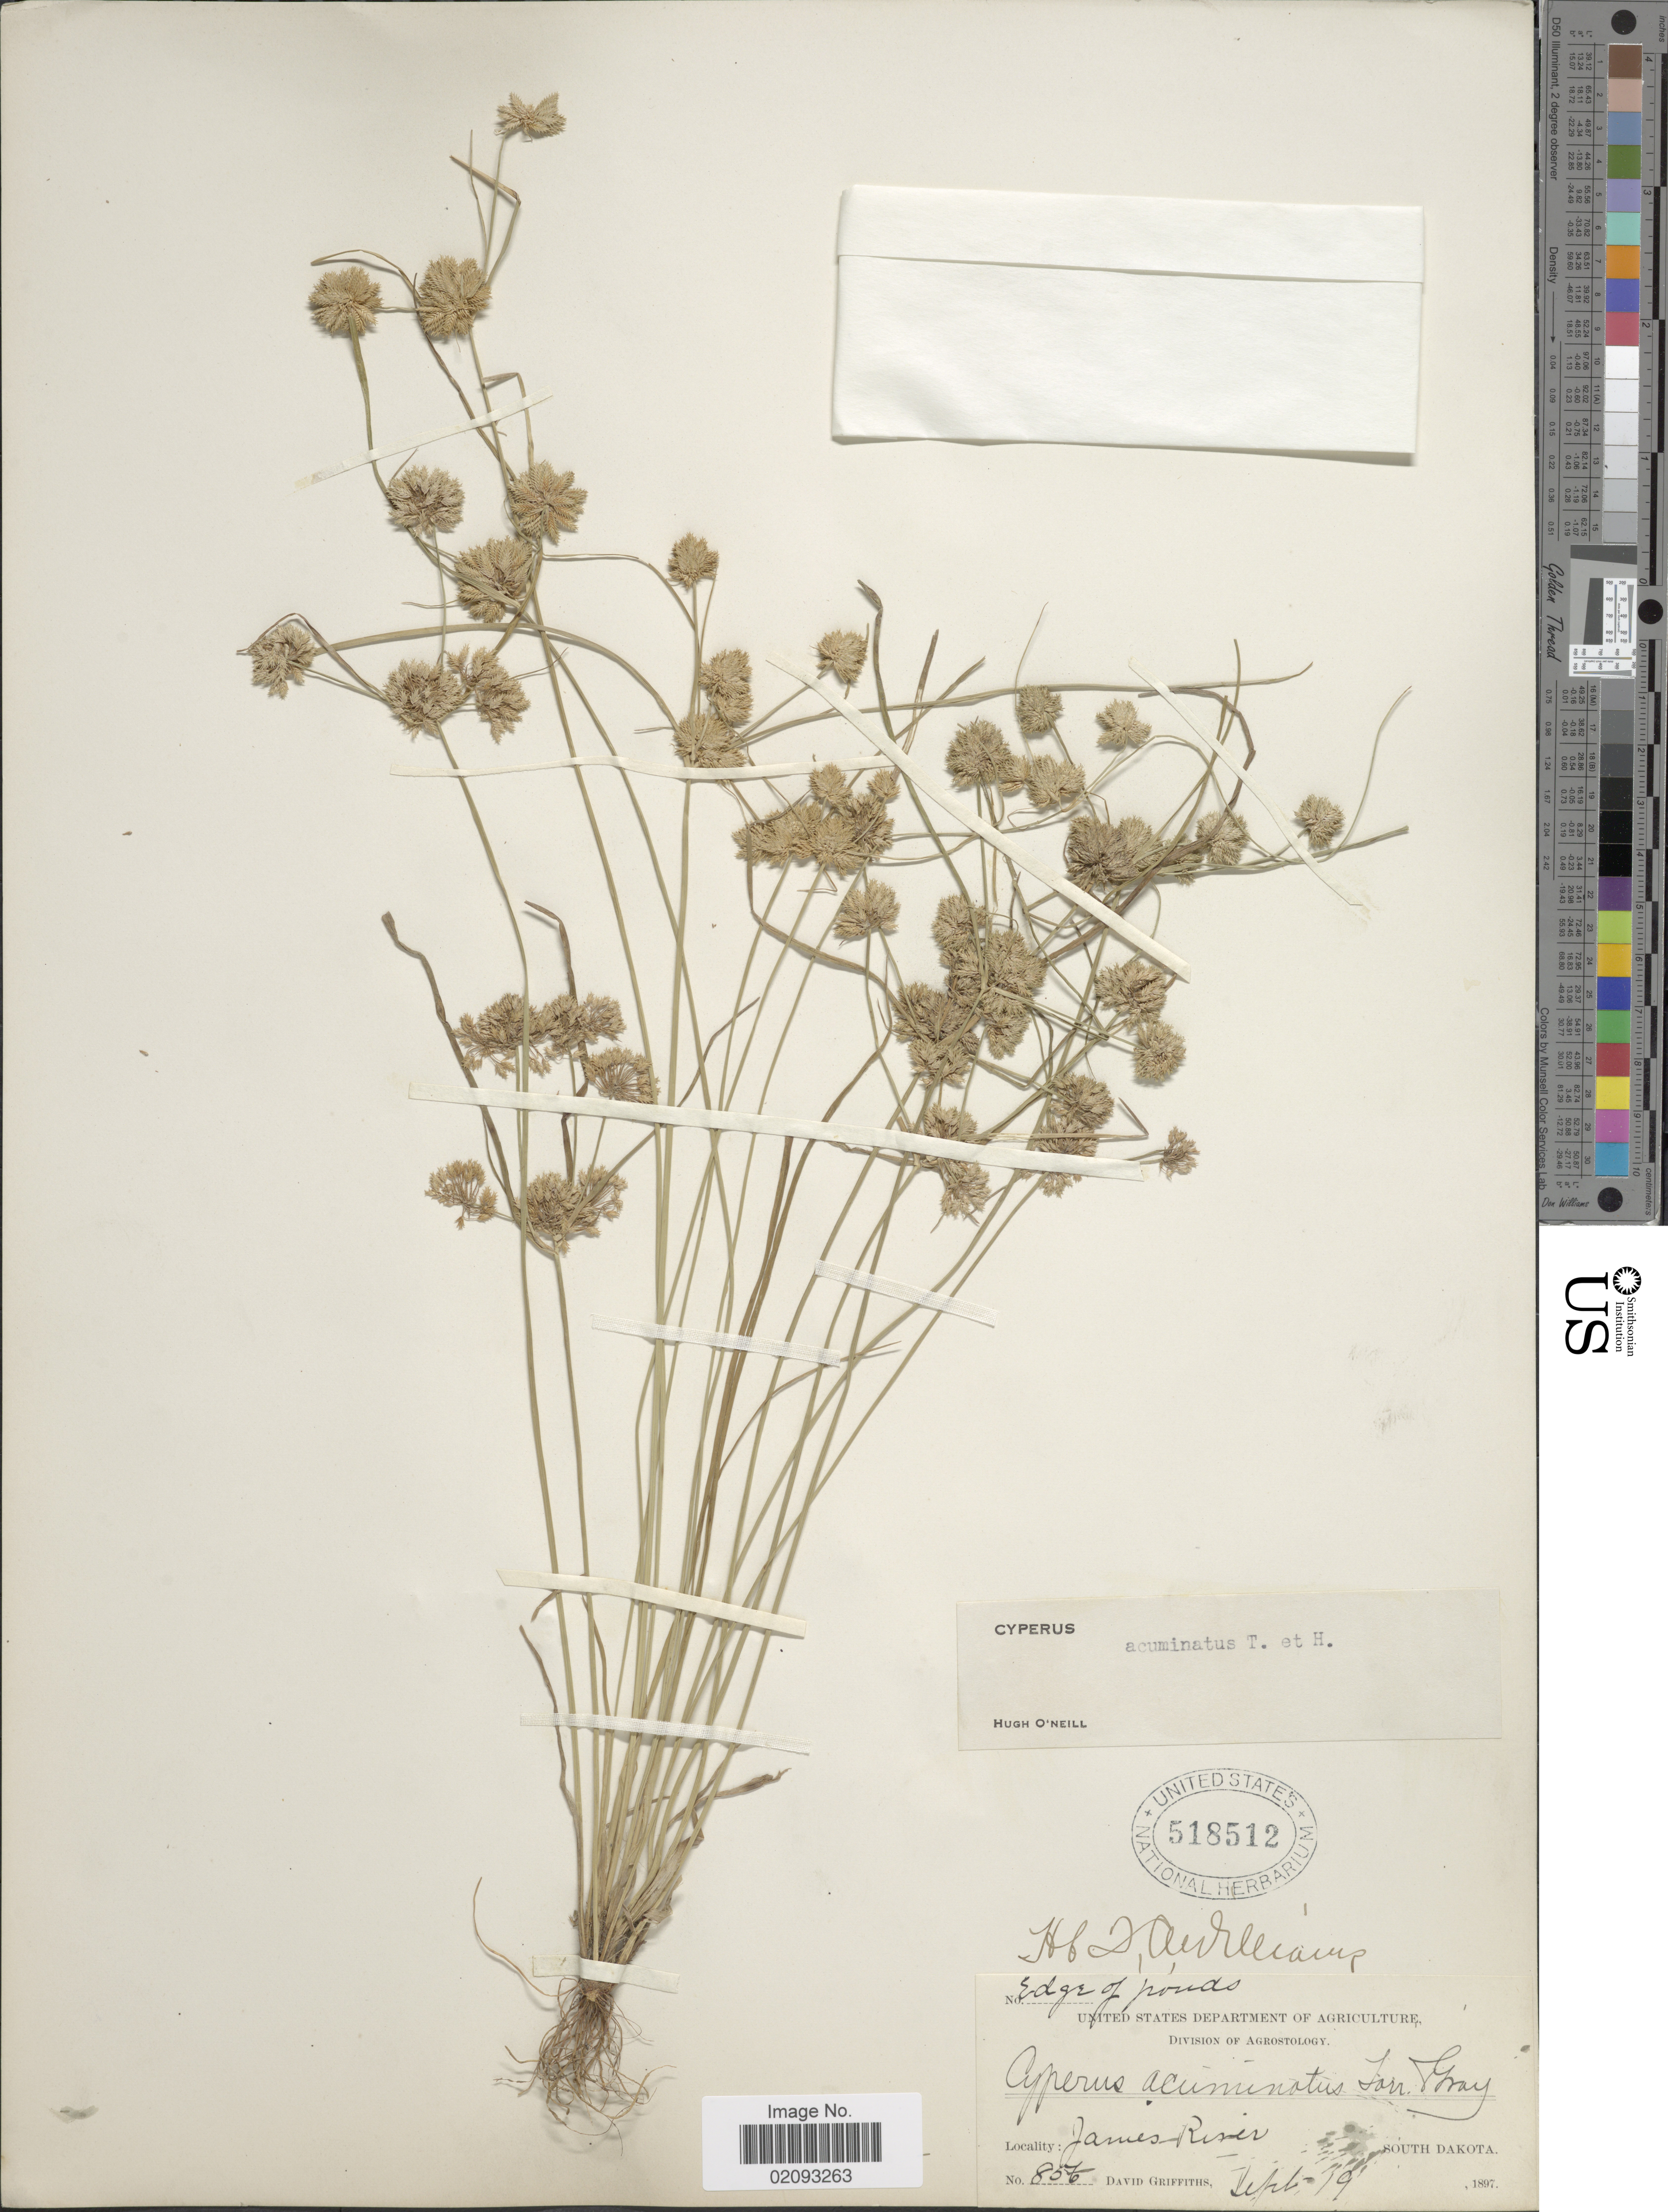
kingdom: Plantae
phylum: Tracheophyta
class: Liliopsida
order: Poales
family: Cyperaceae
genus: Cyperus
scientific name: Cyperus acuminatus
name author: Torr. & Hook.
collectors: D. Griffiths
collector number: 856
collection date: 1897-09-19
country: United States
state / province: South Dakota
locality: James River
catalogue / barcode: US 518512